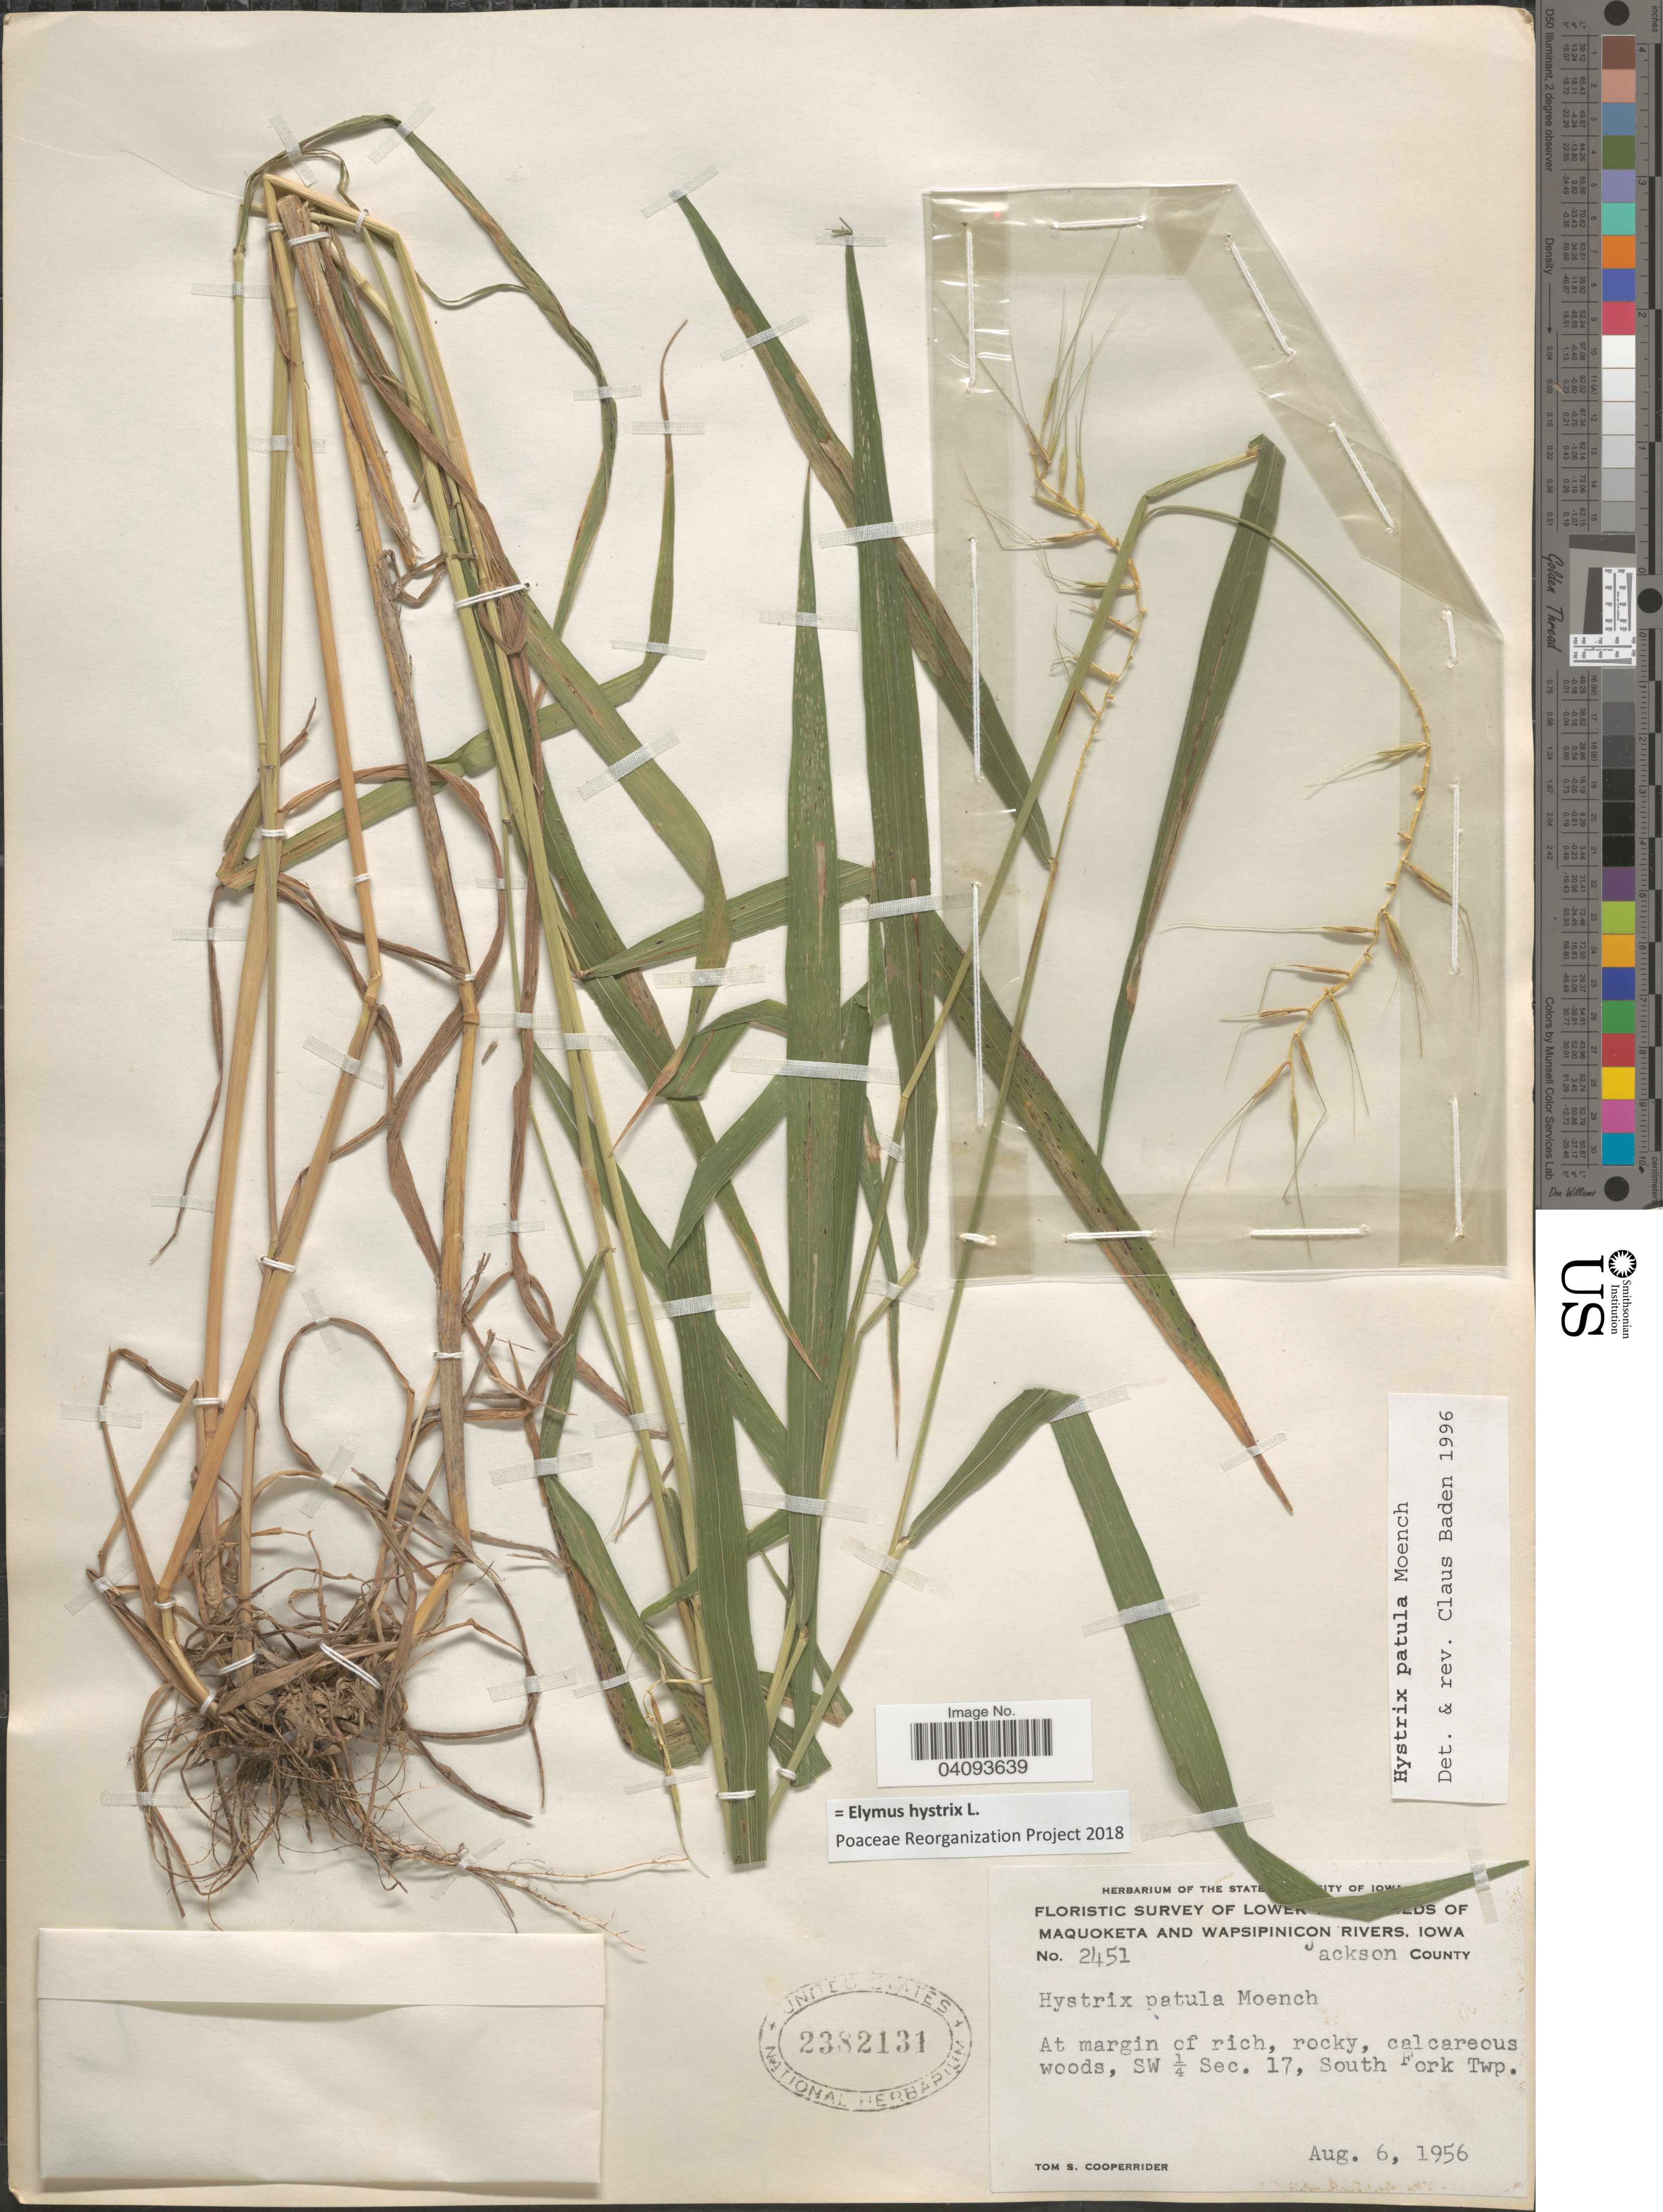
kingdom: Plantae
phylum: Tracheophyta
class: Liliopsida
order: Poales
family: Poaceae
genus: Elymus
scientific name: Elymus hystrix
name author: L.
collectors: T. S. Cooperrider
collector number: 2451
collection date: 1956-08-06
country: United States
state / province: Iowa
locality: Jackson County. SW ¼ Sec. 17, South Fork Twp.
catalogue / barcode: US 2382131